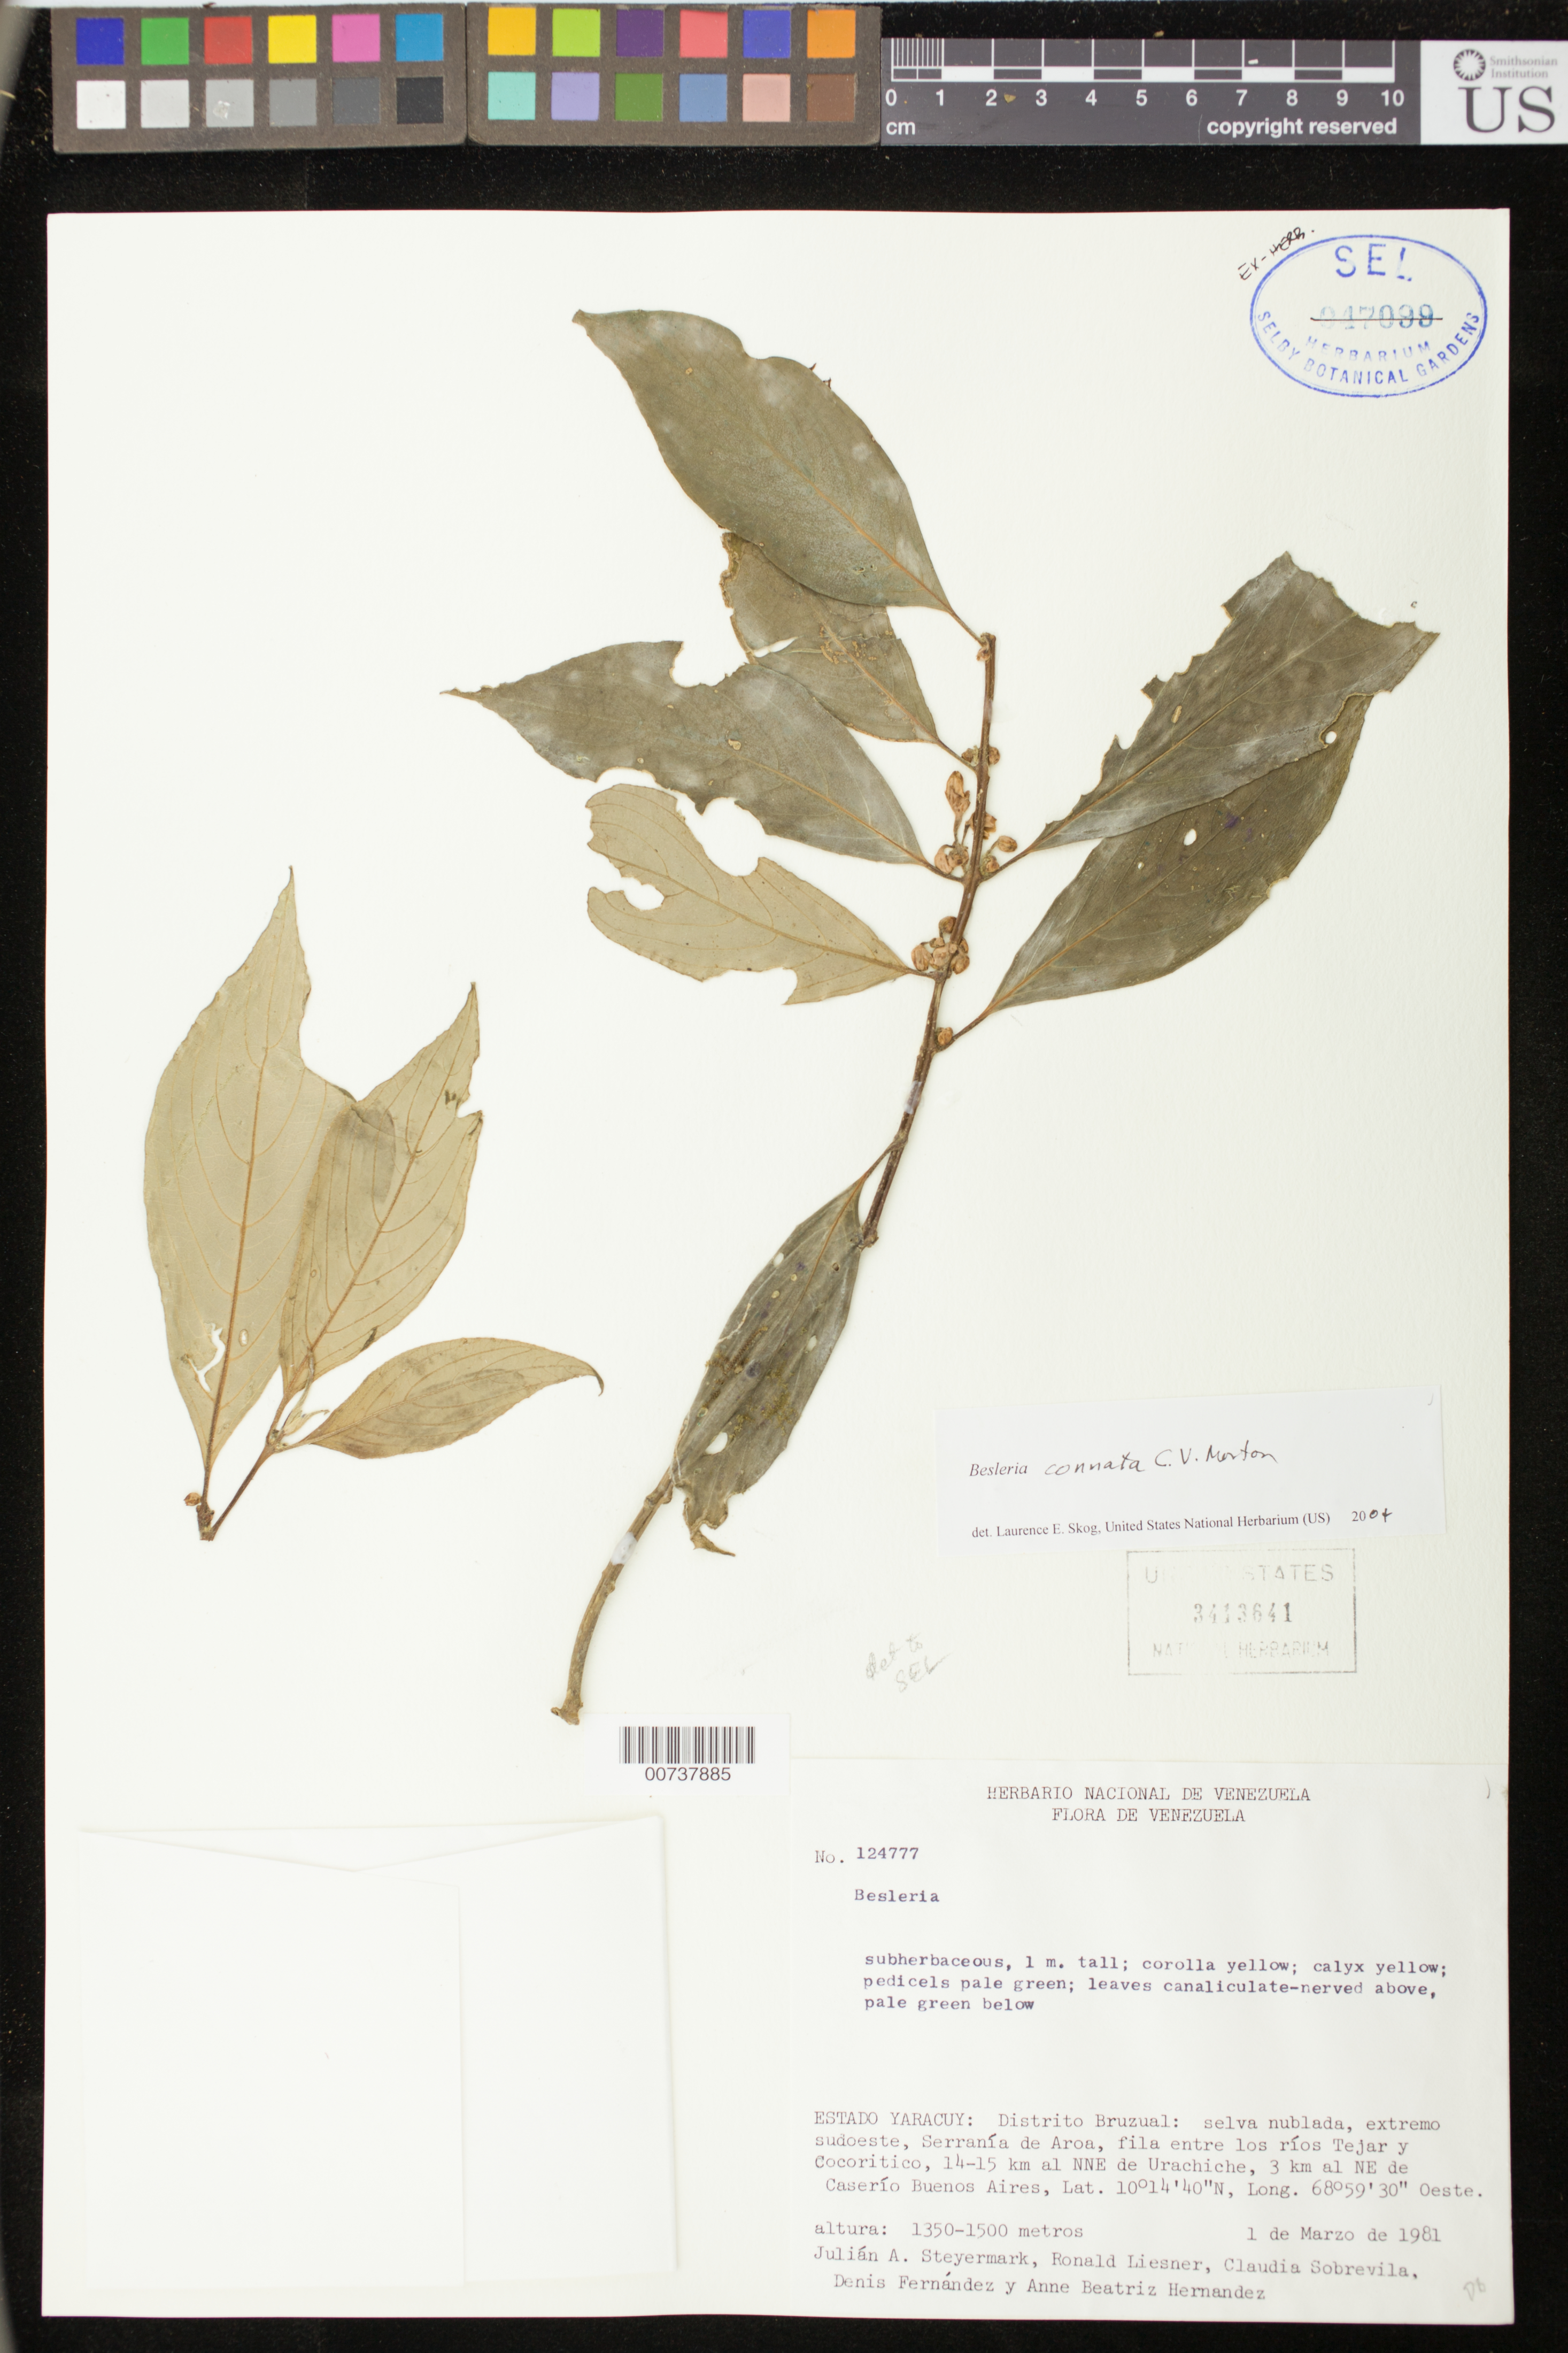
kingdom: Plantae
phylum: Tracheophyta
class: Magnoliopsida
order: Lamiales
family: Gesneriaceae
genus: Besleria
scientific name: Besleria connata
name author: C.V. Morton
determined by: Skog, Laurence E.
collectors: J. Steyermark, R. Lienser, C. Sobrevila, D. Fernandez & A. B. Hernandez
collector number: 124777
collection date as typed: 01 Mar 1981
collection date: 1981-03-01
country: Venezuela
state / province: Yaracuy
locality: Distrito Bruzual: extremo sudoeste, Serranía de Aroa, fila entre los ríos Tejar y Cocoritico, 14-15 km al NNE de Urachiche, 3 km al NE de Caserío Buenos Aires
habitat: Selva nublada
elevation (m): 1350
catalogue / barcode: US 3413641